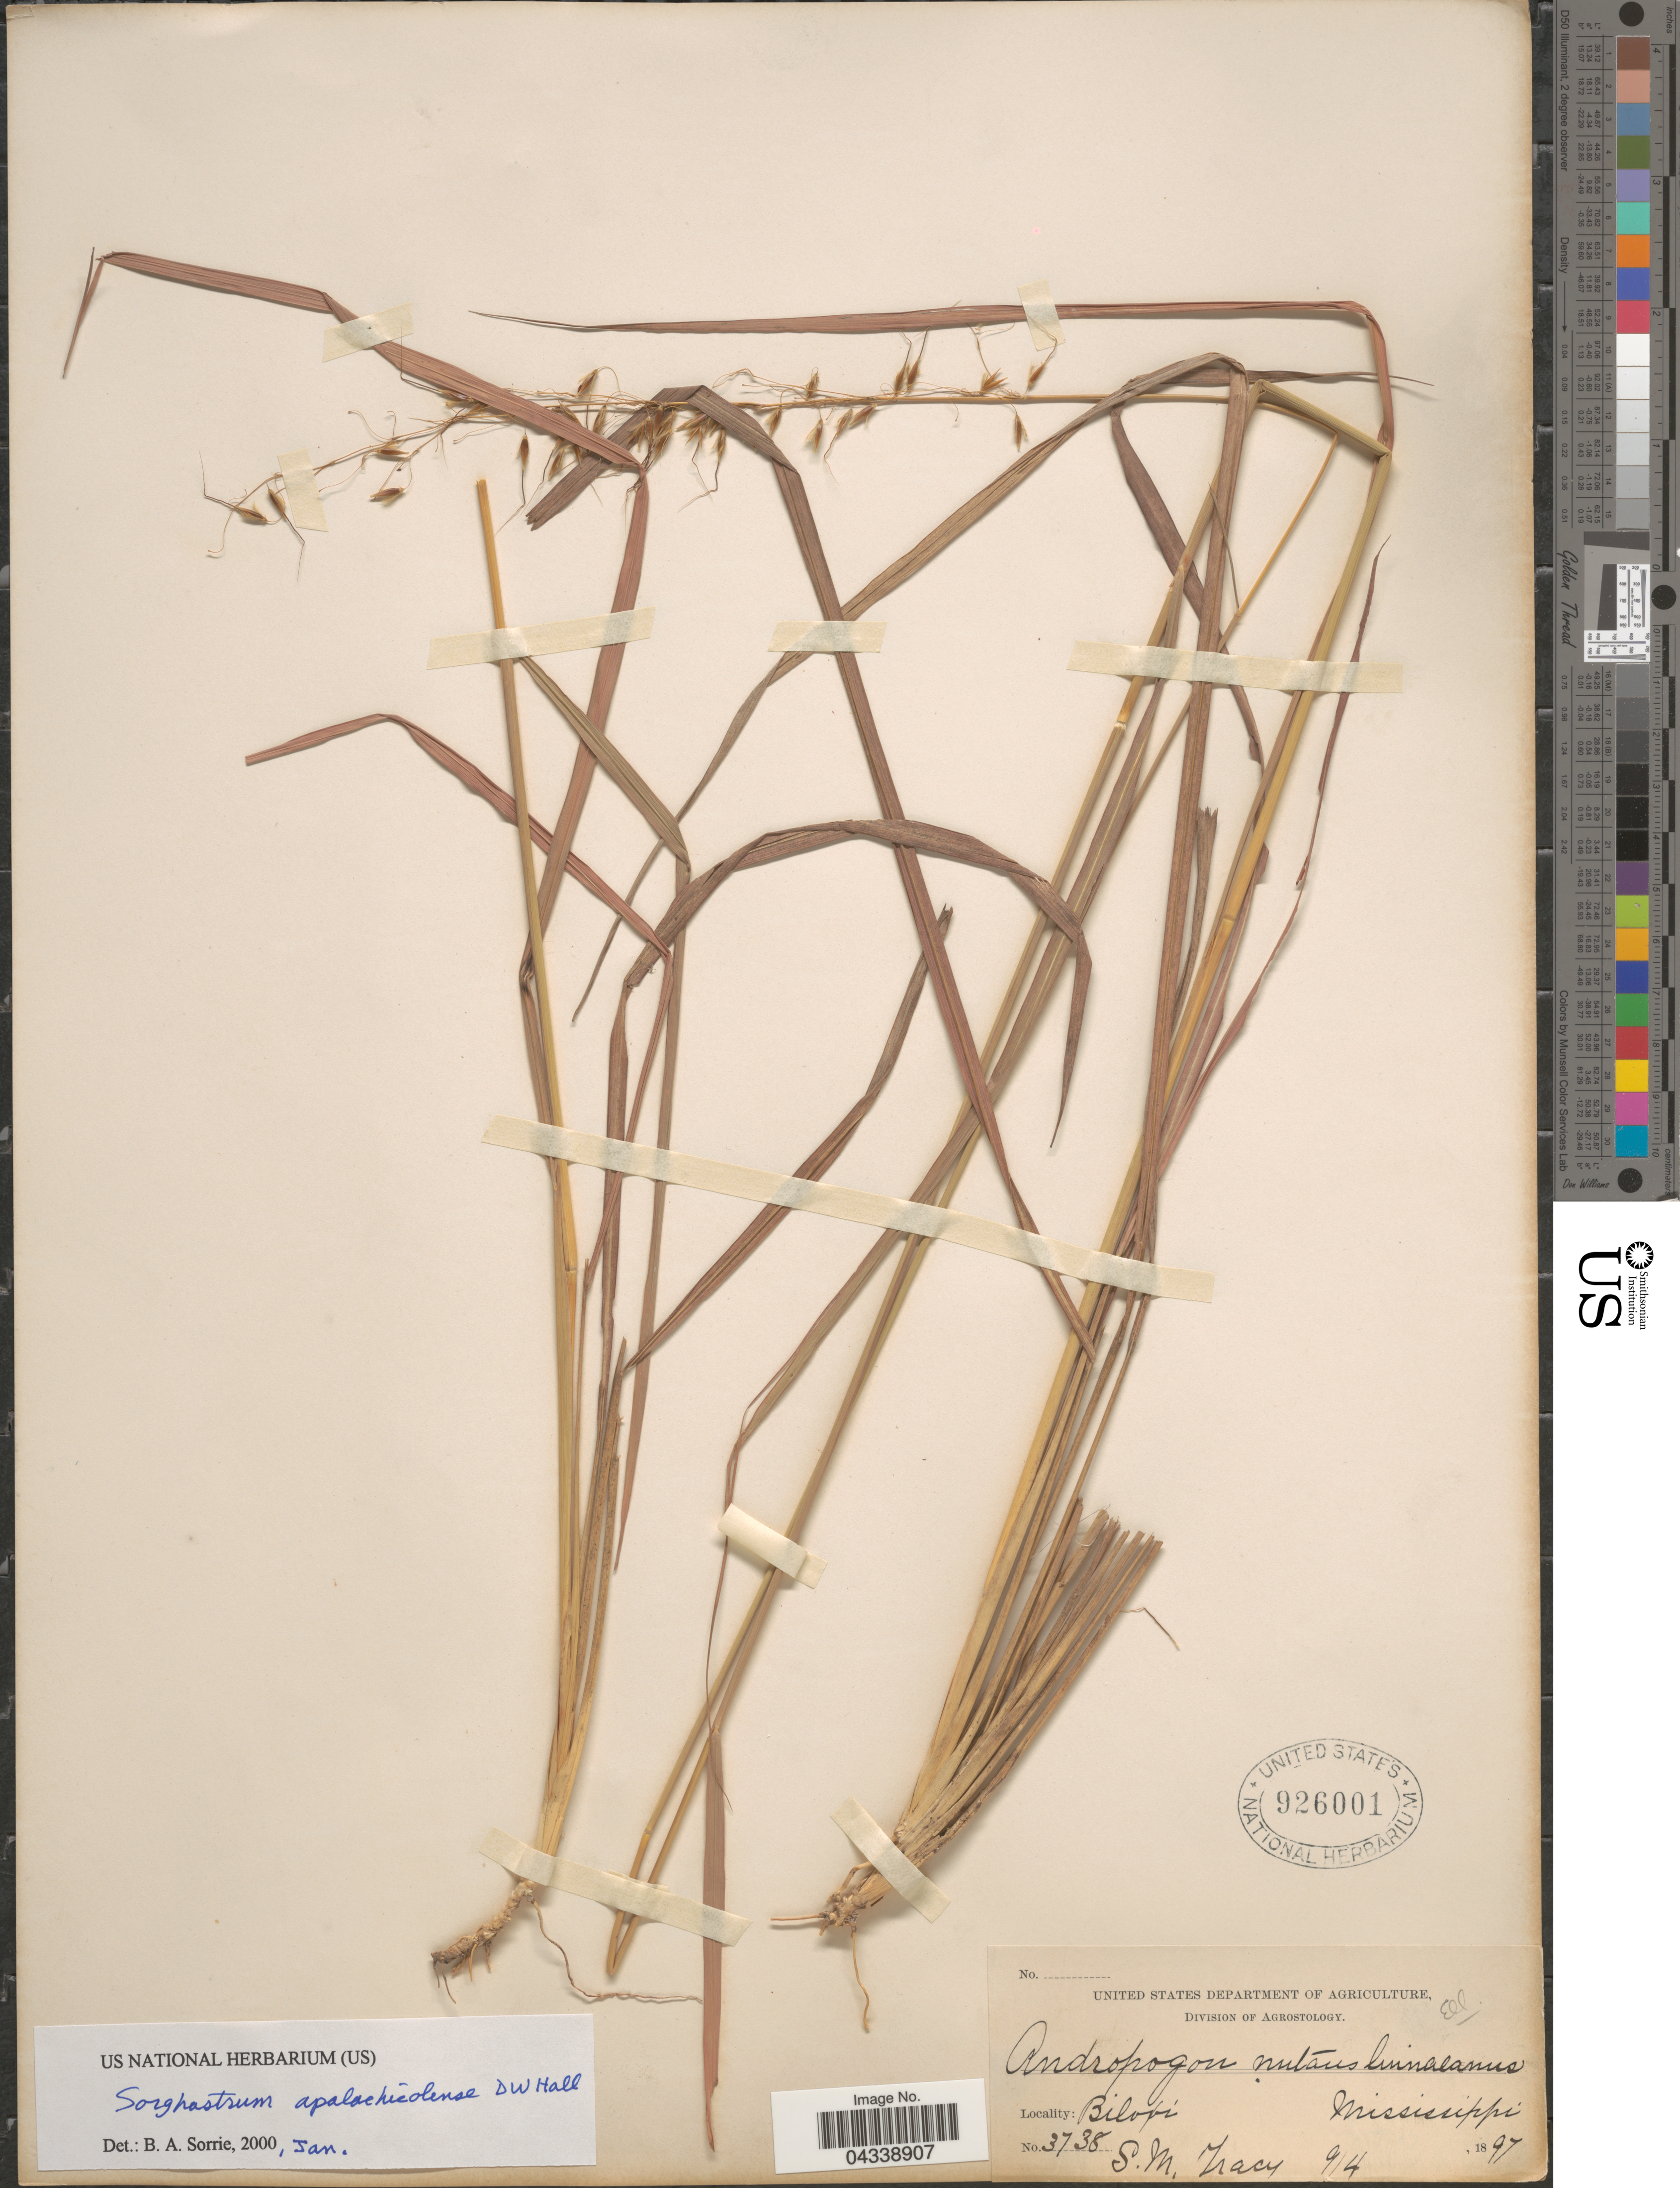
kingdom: Plantae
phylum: Tracheophyta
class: Liliopsida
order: Poales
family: Poaceae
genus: Sorghastrum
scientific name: Sorghastrum elliottii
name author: (C. Mohr) Nash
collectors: S. M. Tracy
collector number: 3738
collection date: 1897-09-04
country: United States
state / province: Mississippi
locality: Biloxi.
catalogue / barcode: US 926001